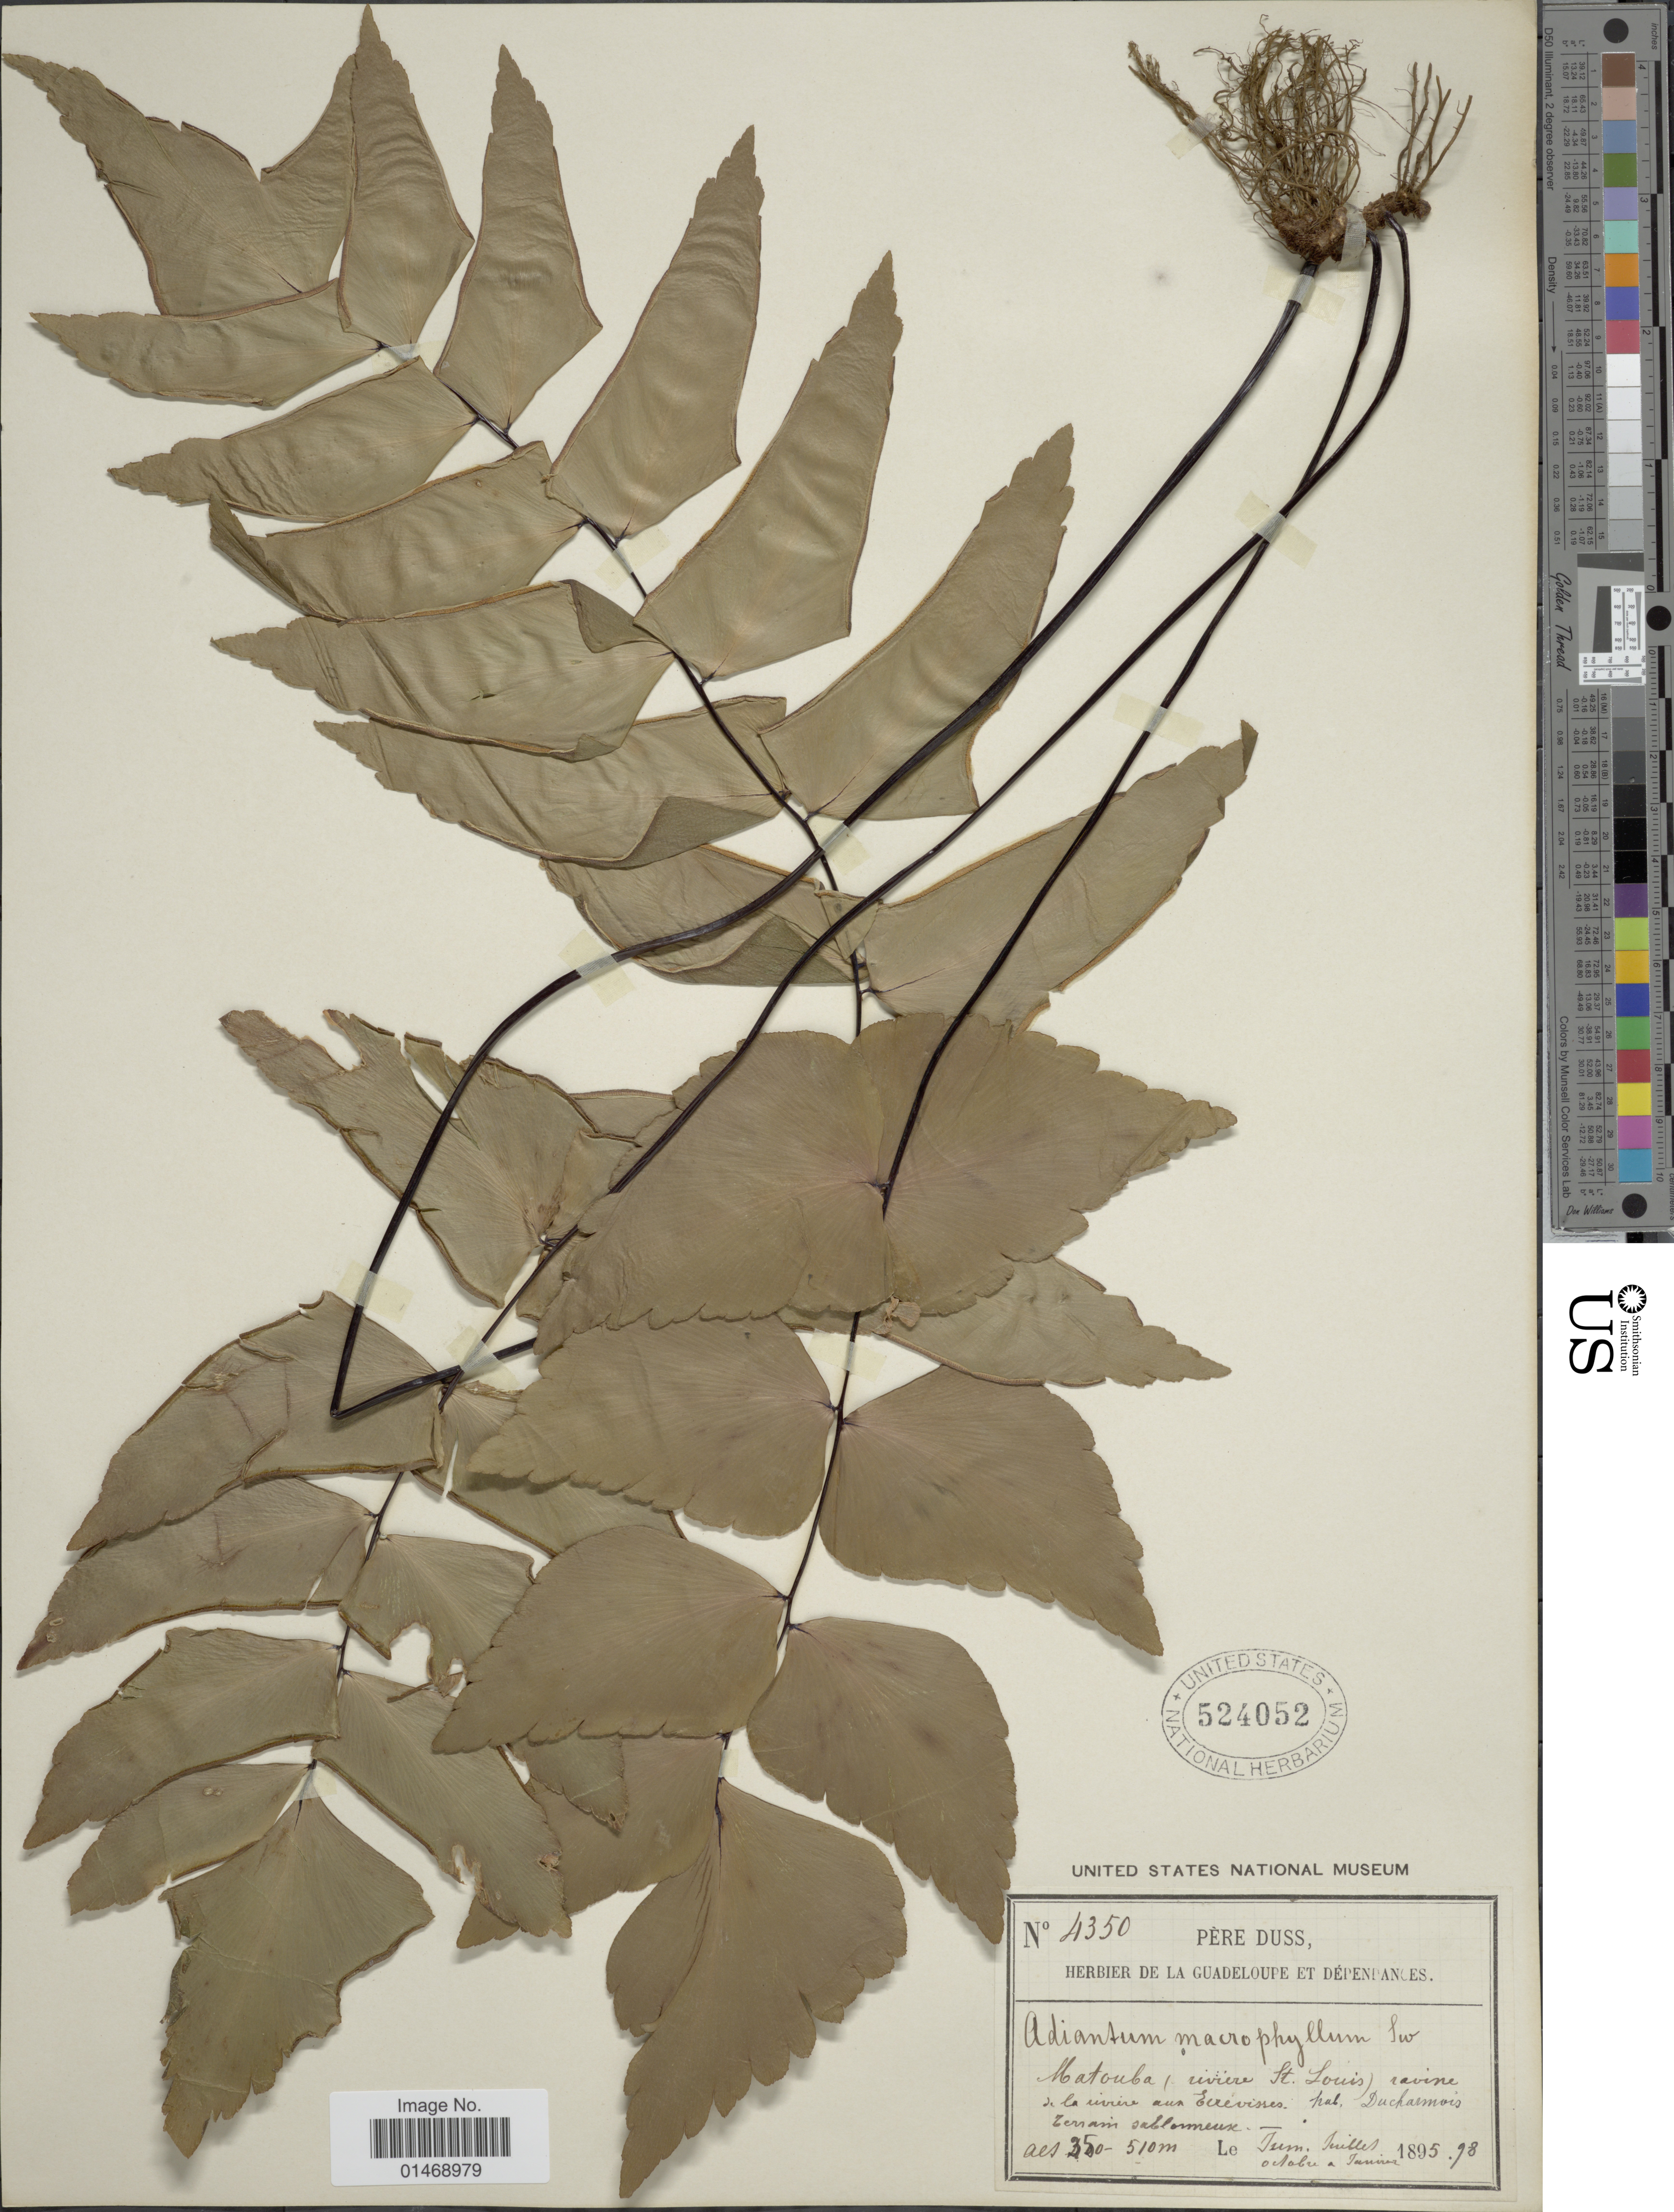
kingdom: Plantae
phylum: Tracheophyta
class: Polypodiopsida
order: Polypodiales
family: Pteridaceae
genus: Adiantum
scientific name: Adiantum macrophyllum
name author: Sw.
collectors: Père Duss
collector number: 4350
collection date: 1895-06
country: Guadeloupe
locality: Matouba (Rivière St Louis) ravine de la Rivière aux Écrevisses. hab. Ducharmois Terrain sablonneux.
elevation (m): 350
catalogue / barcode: US 524052